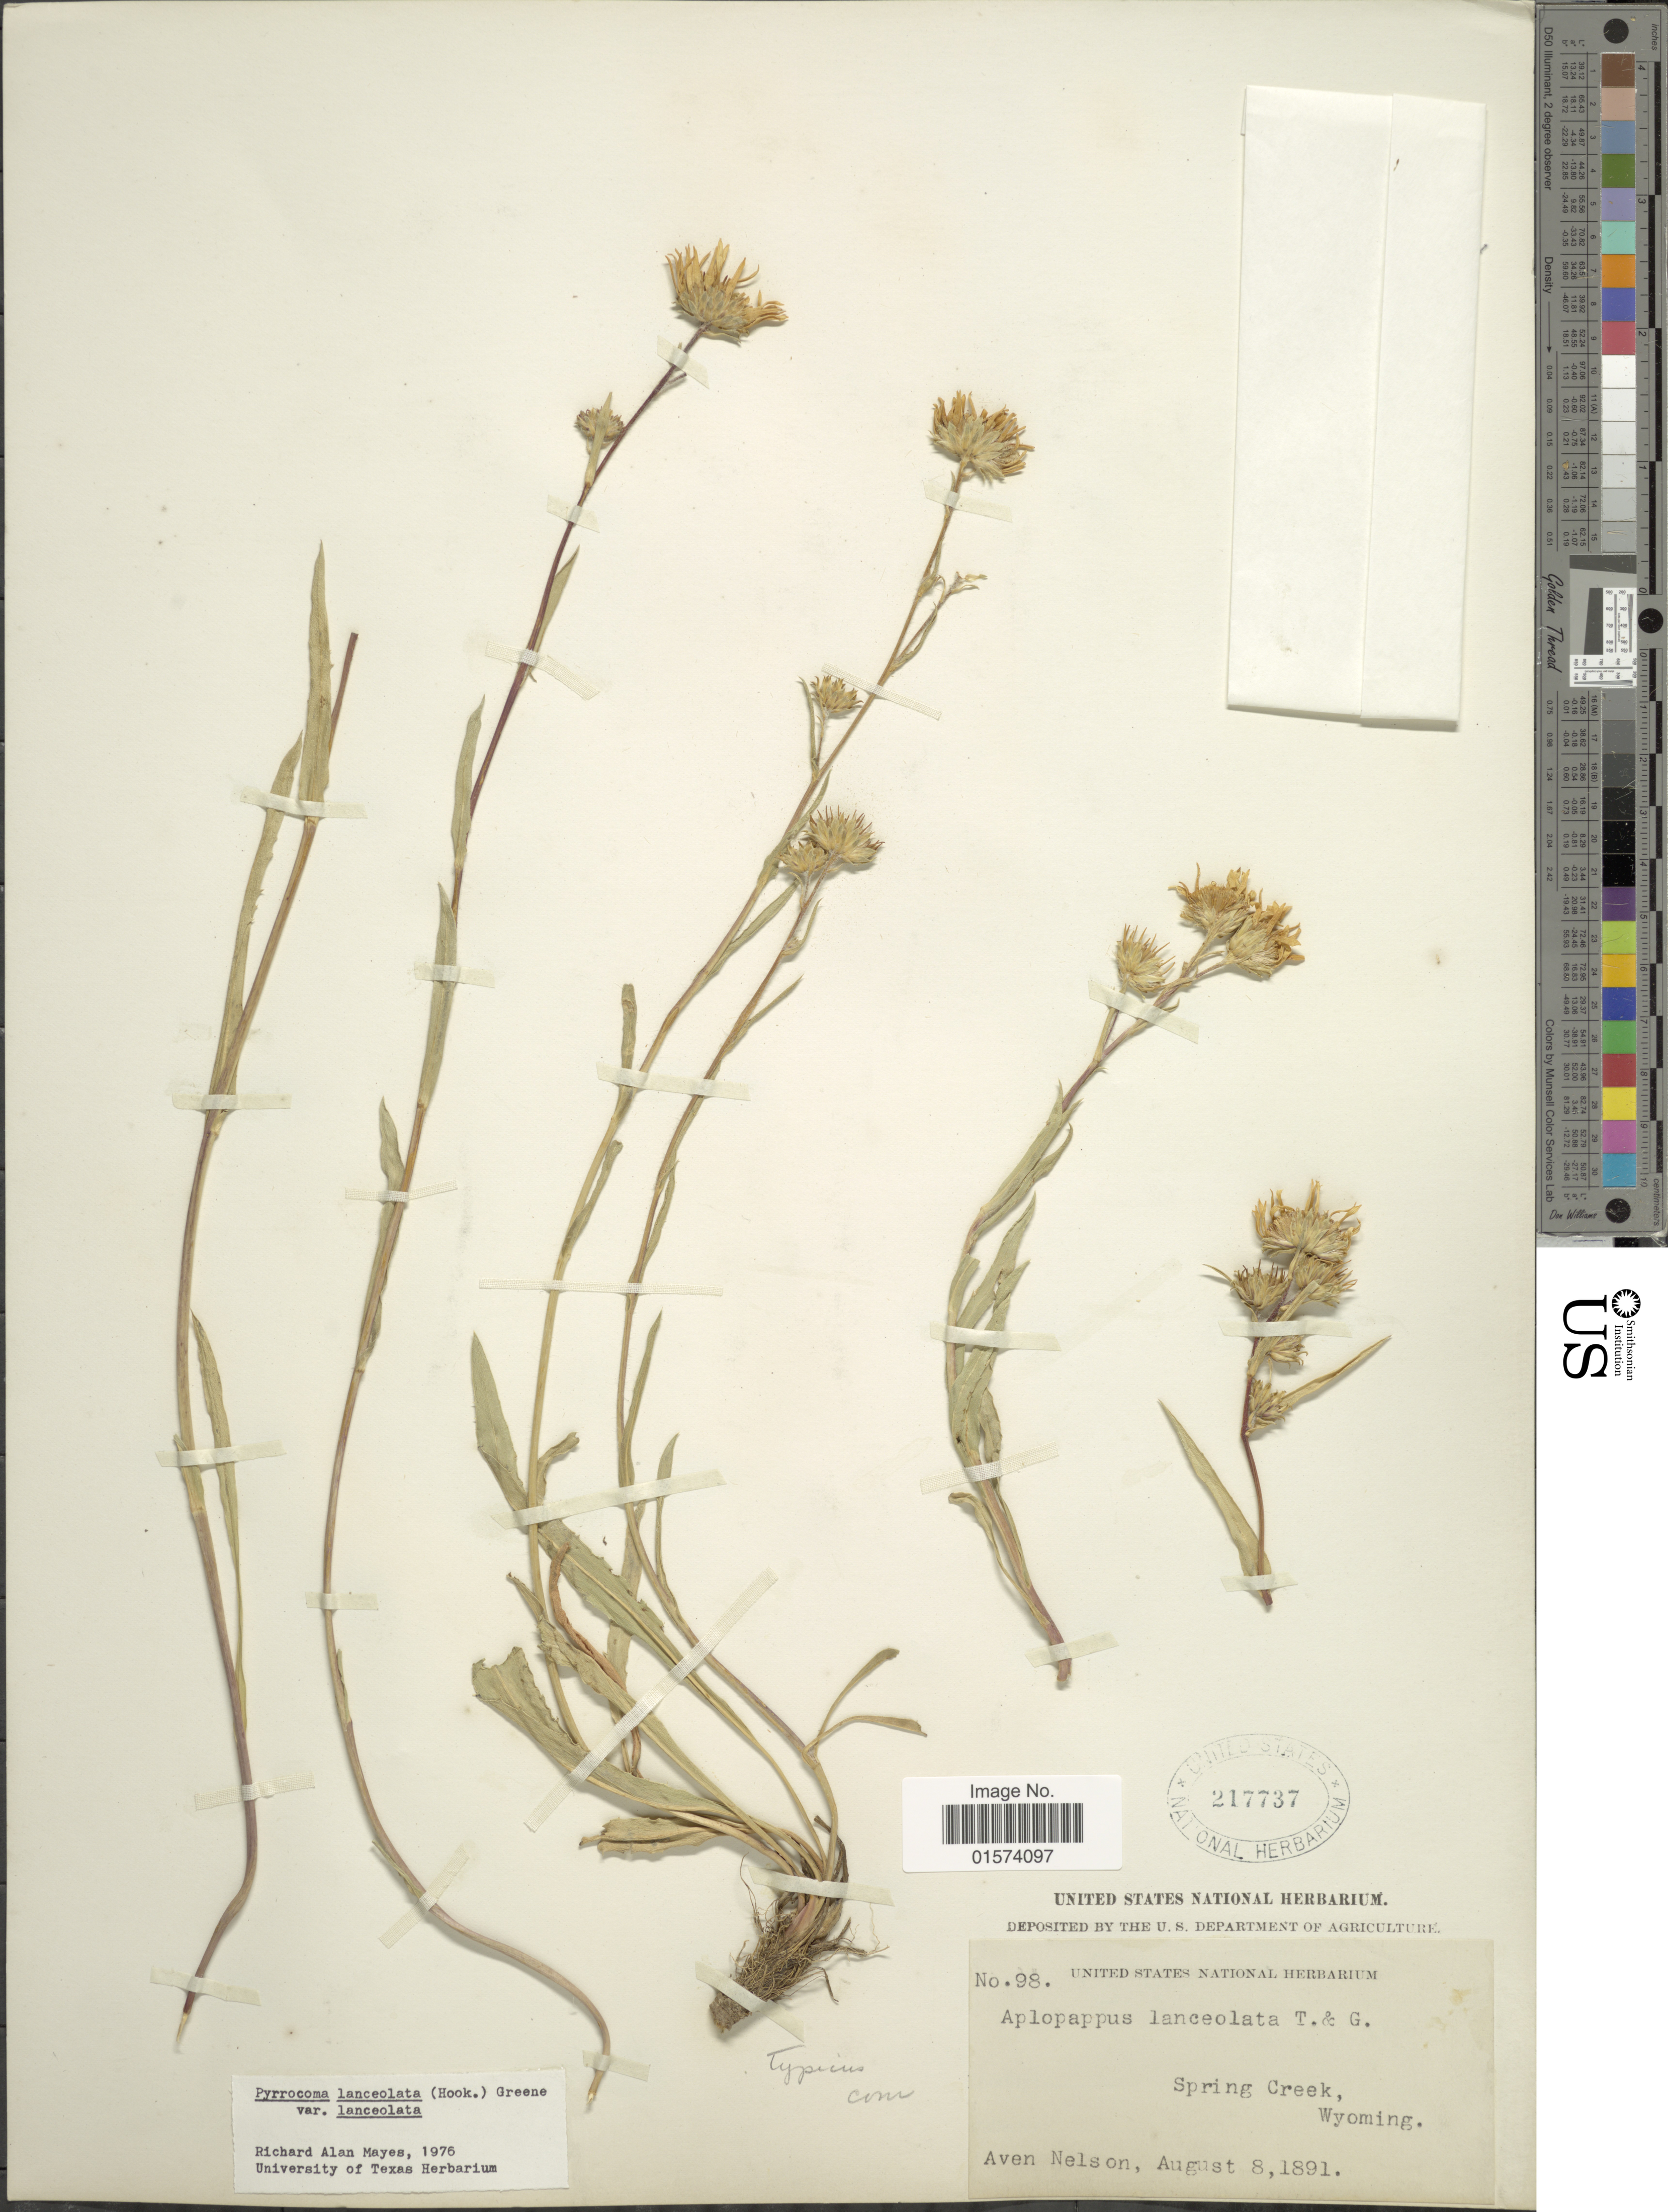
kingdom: Plantae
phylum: Tracheophyta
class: Magnoliopsida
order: Asterales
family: Asteraceae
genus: Pyrrocoma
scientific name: Pyrrocoma lanceolata var. lanceolata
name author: (Hook.) Greene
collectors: A. Nelson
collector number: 98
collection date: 1891-08-08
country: United States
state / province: Wyoming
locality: Spring Creek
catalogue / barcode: US 217737